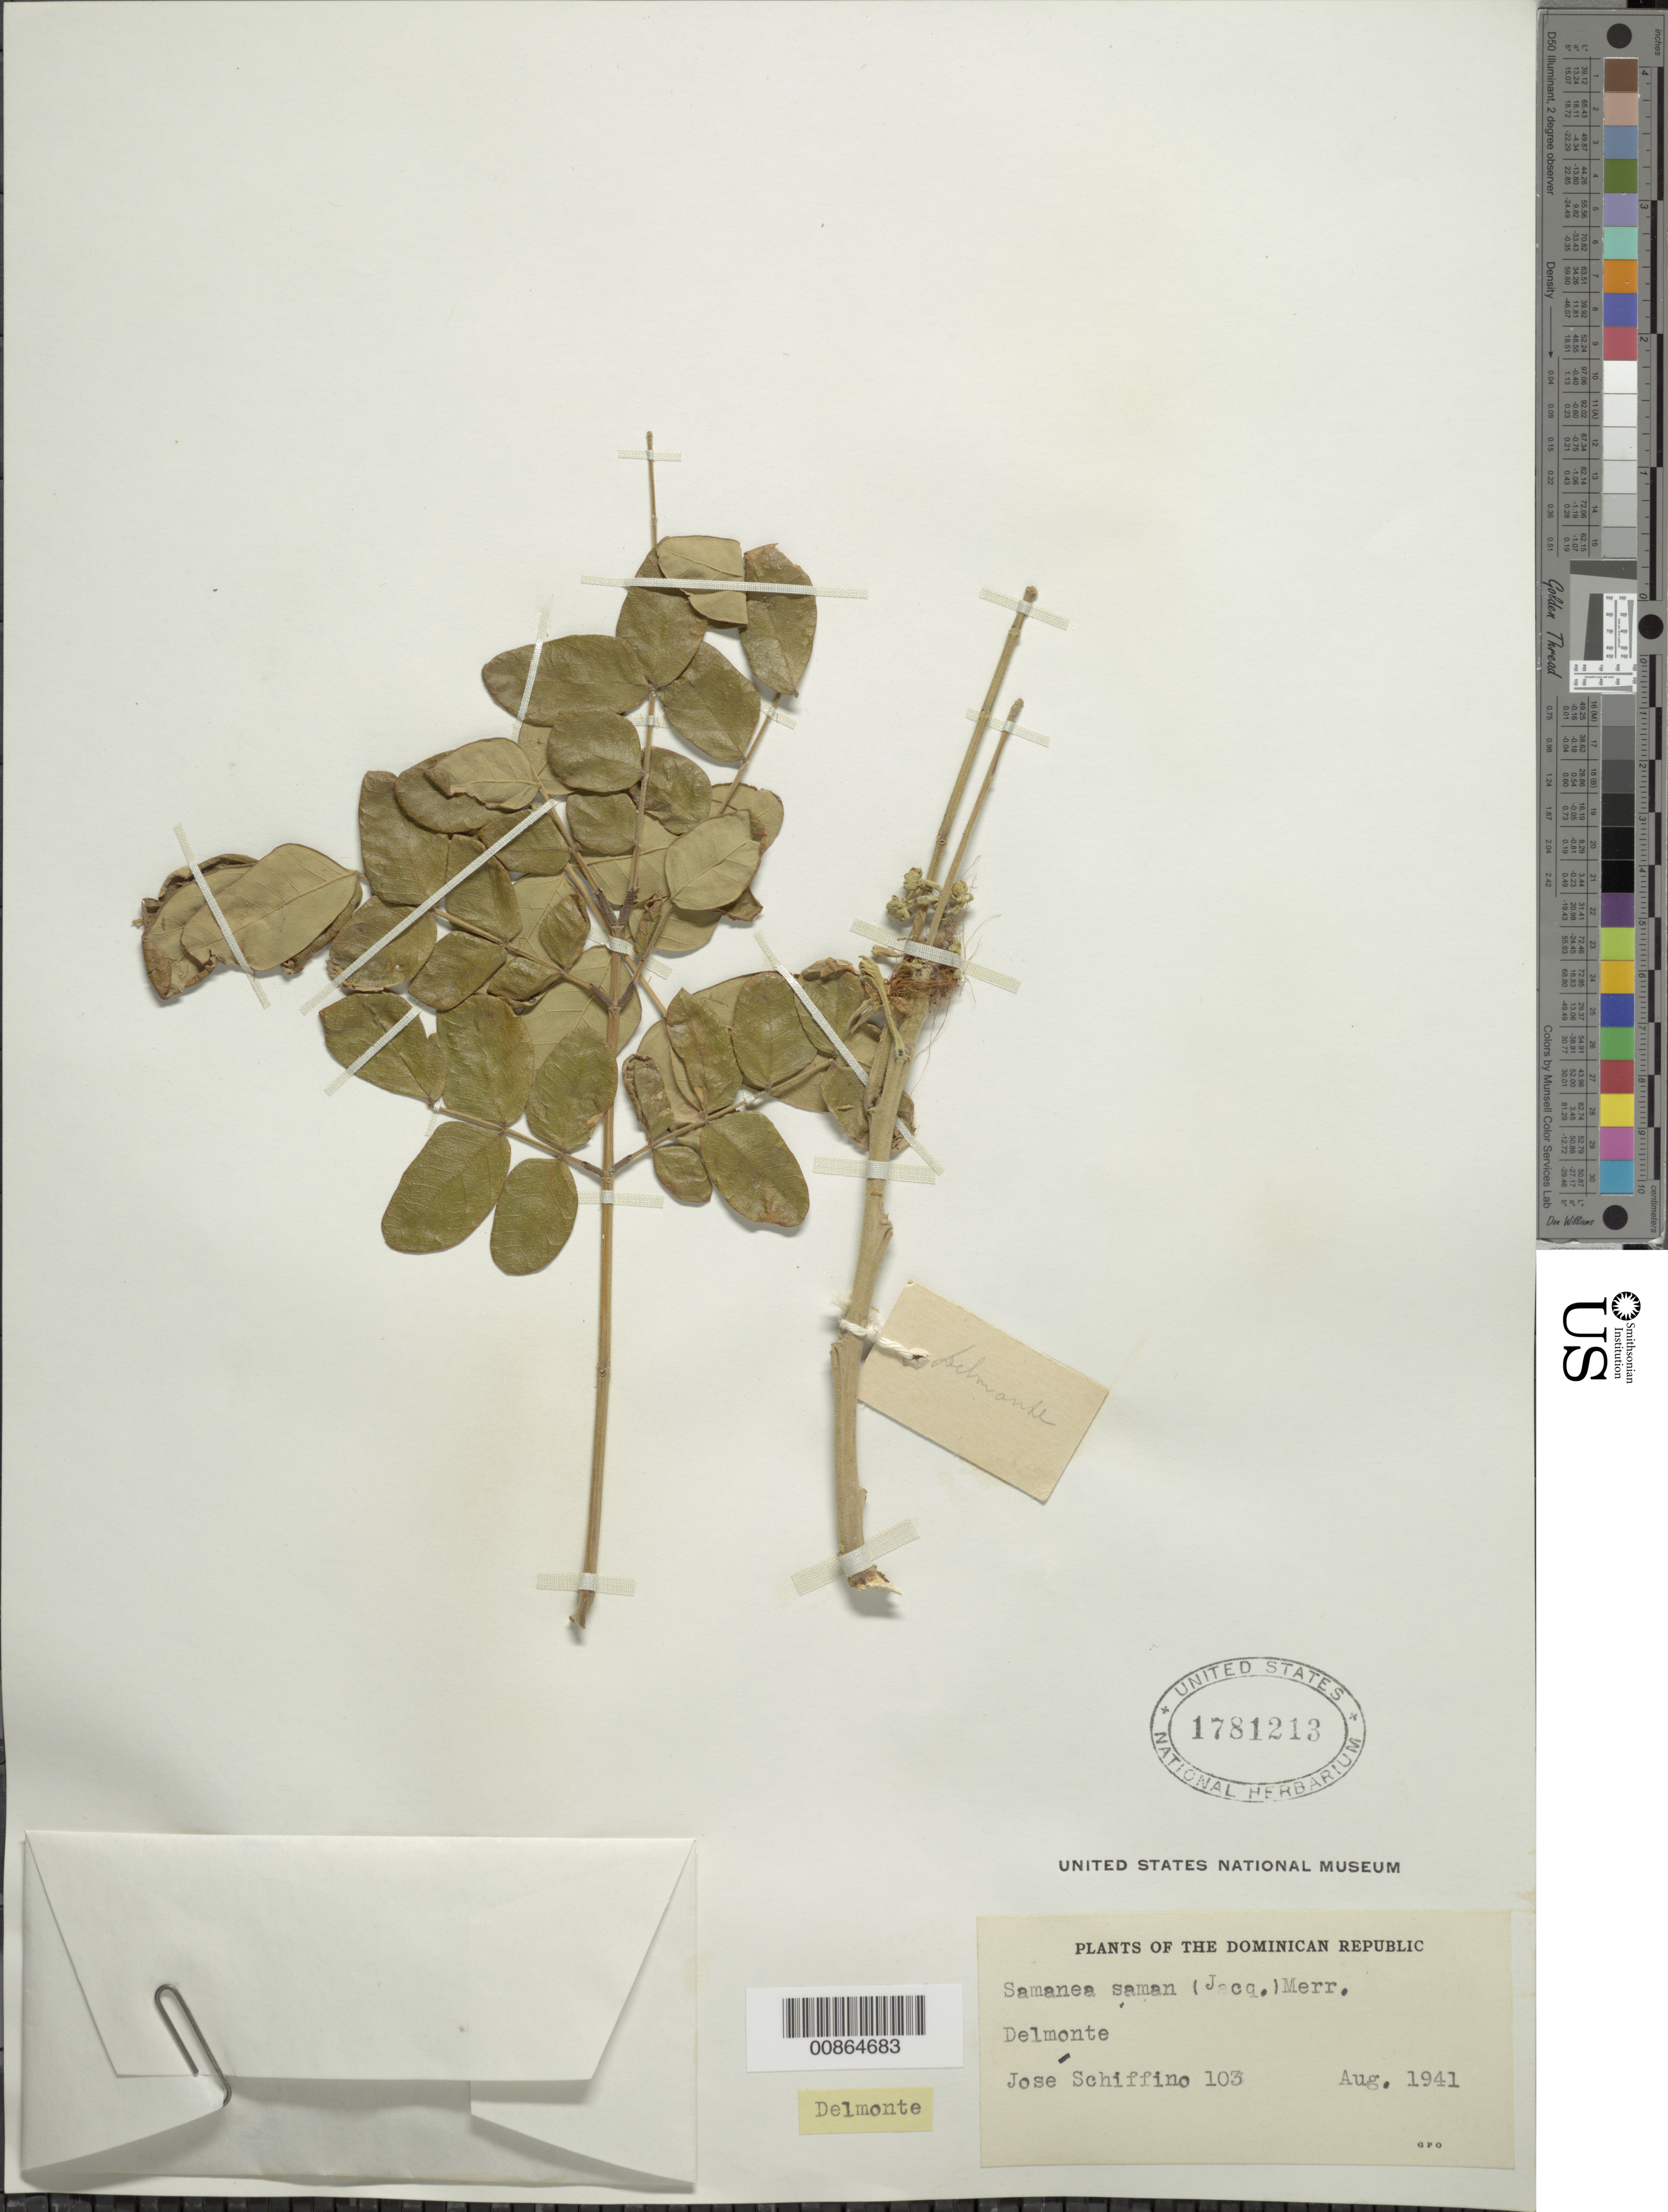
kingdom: Plantae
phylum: Tracheophyta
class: Magnoliopsida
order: Fabales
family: Fabaceae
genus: Samanea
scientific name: Samanea saman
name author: (Jacq.) Merr.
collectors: J. Schiffino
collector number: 103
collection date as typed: Aug 1941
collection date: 1941-08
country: Dominican Republic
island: Hispaniola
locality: Dominican Republic.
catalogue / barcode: US 1781213